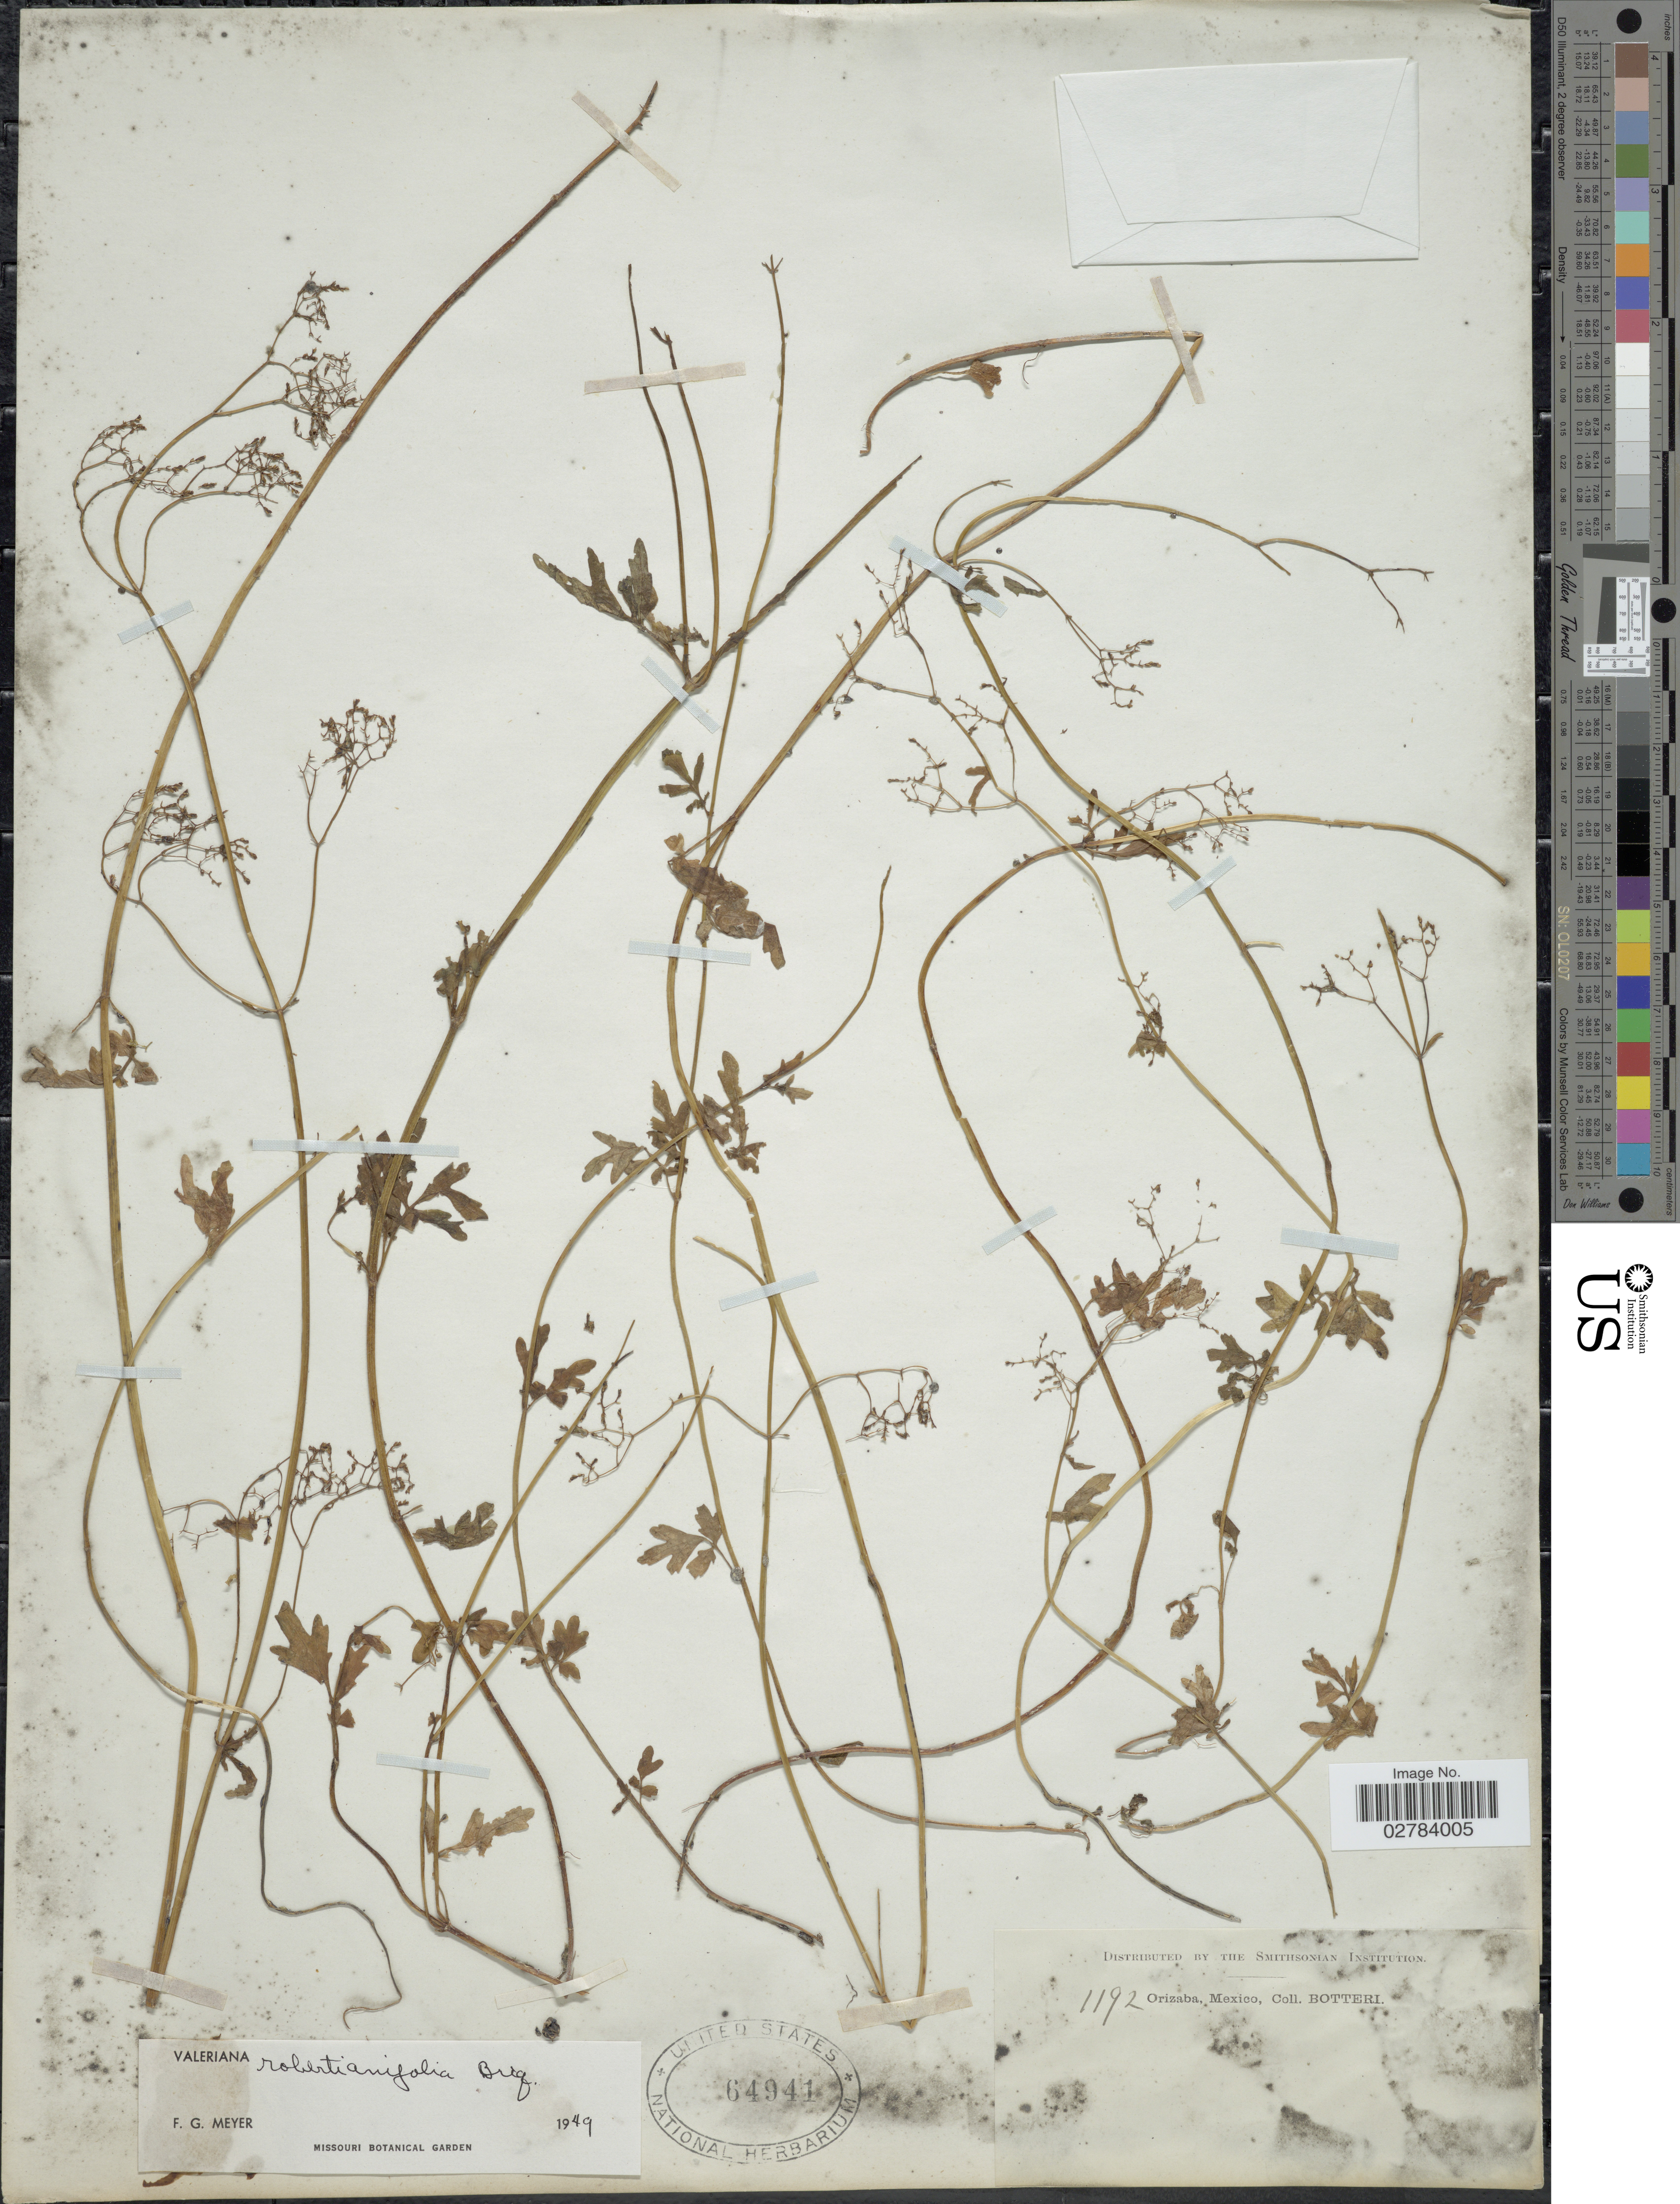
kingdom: Plantae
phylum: Tracheophyta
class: Magnoliopsida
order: Dipsacales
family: Caprifoliaceae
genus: Valeriana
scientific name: Valeriana robertianifolia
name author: Briq.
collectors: -. Botteri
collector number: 1192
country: Mexico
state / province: Veracruz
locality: Orizaba.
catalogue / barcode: US 64941